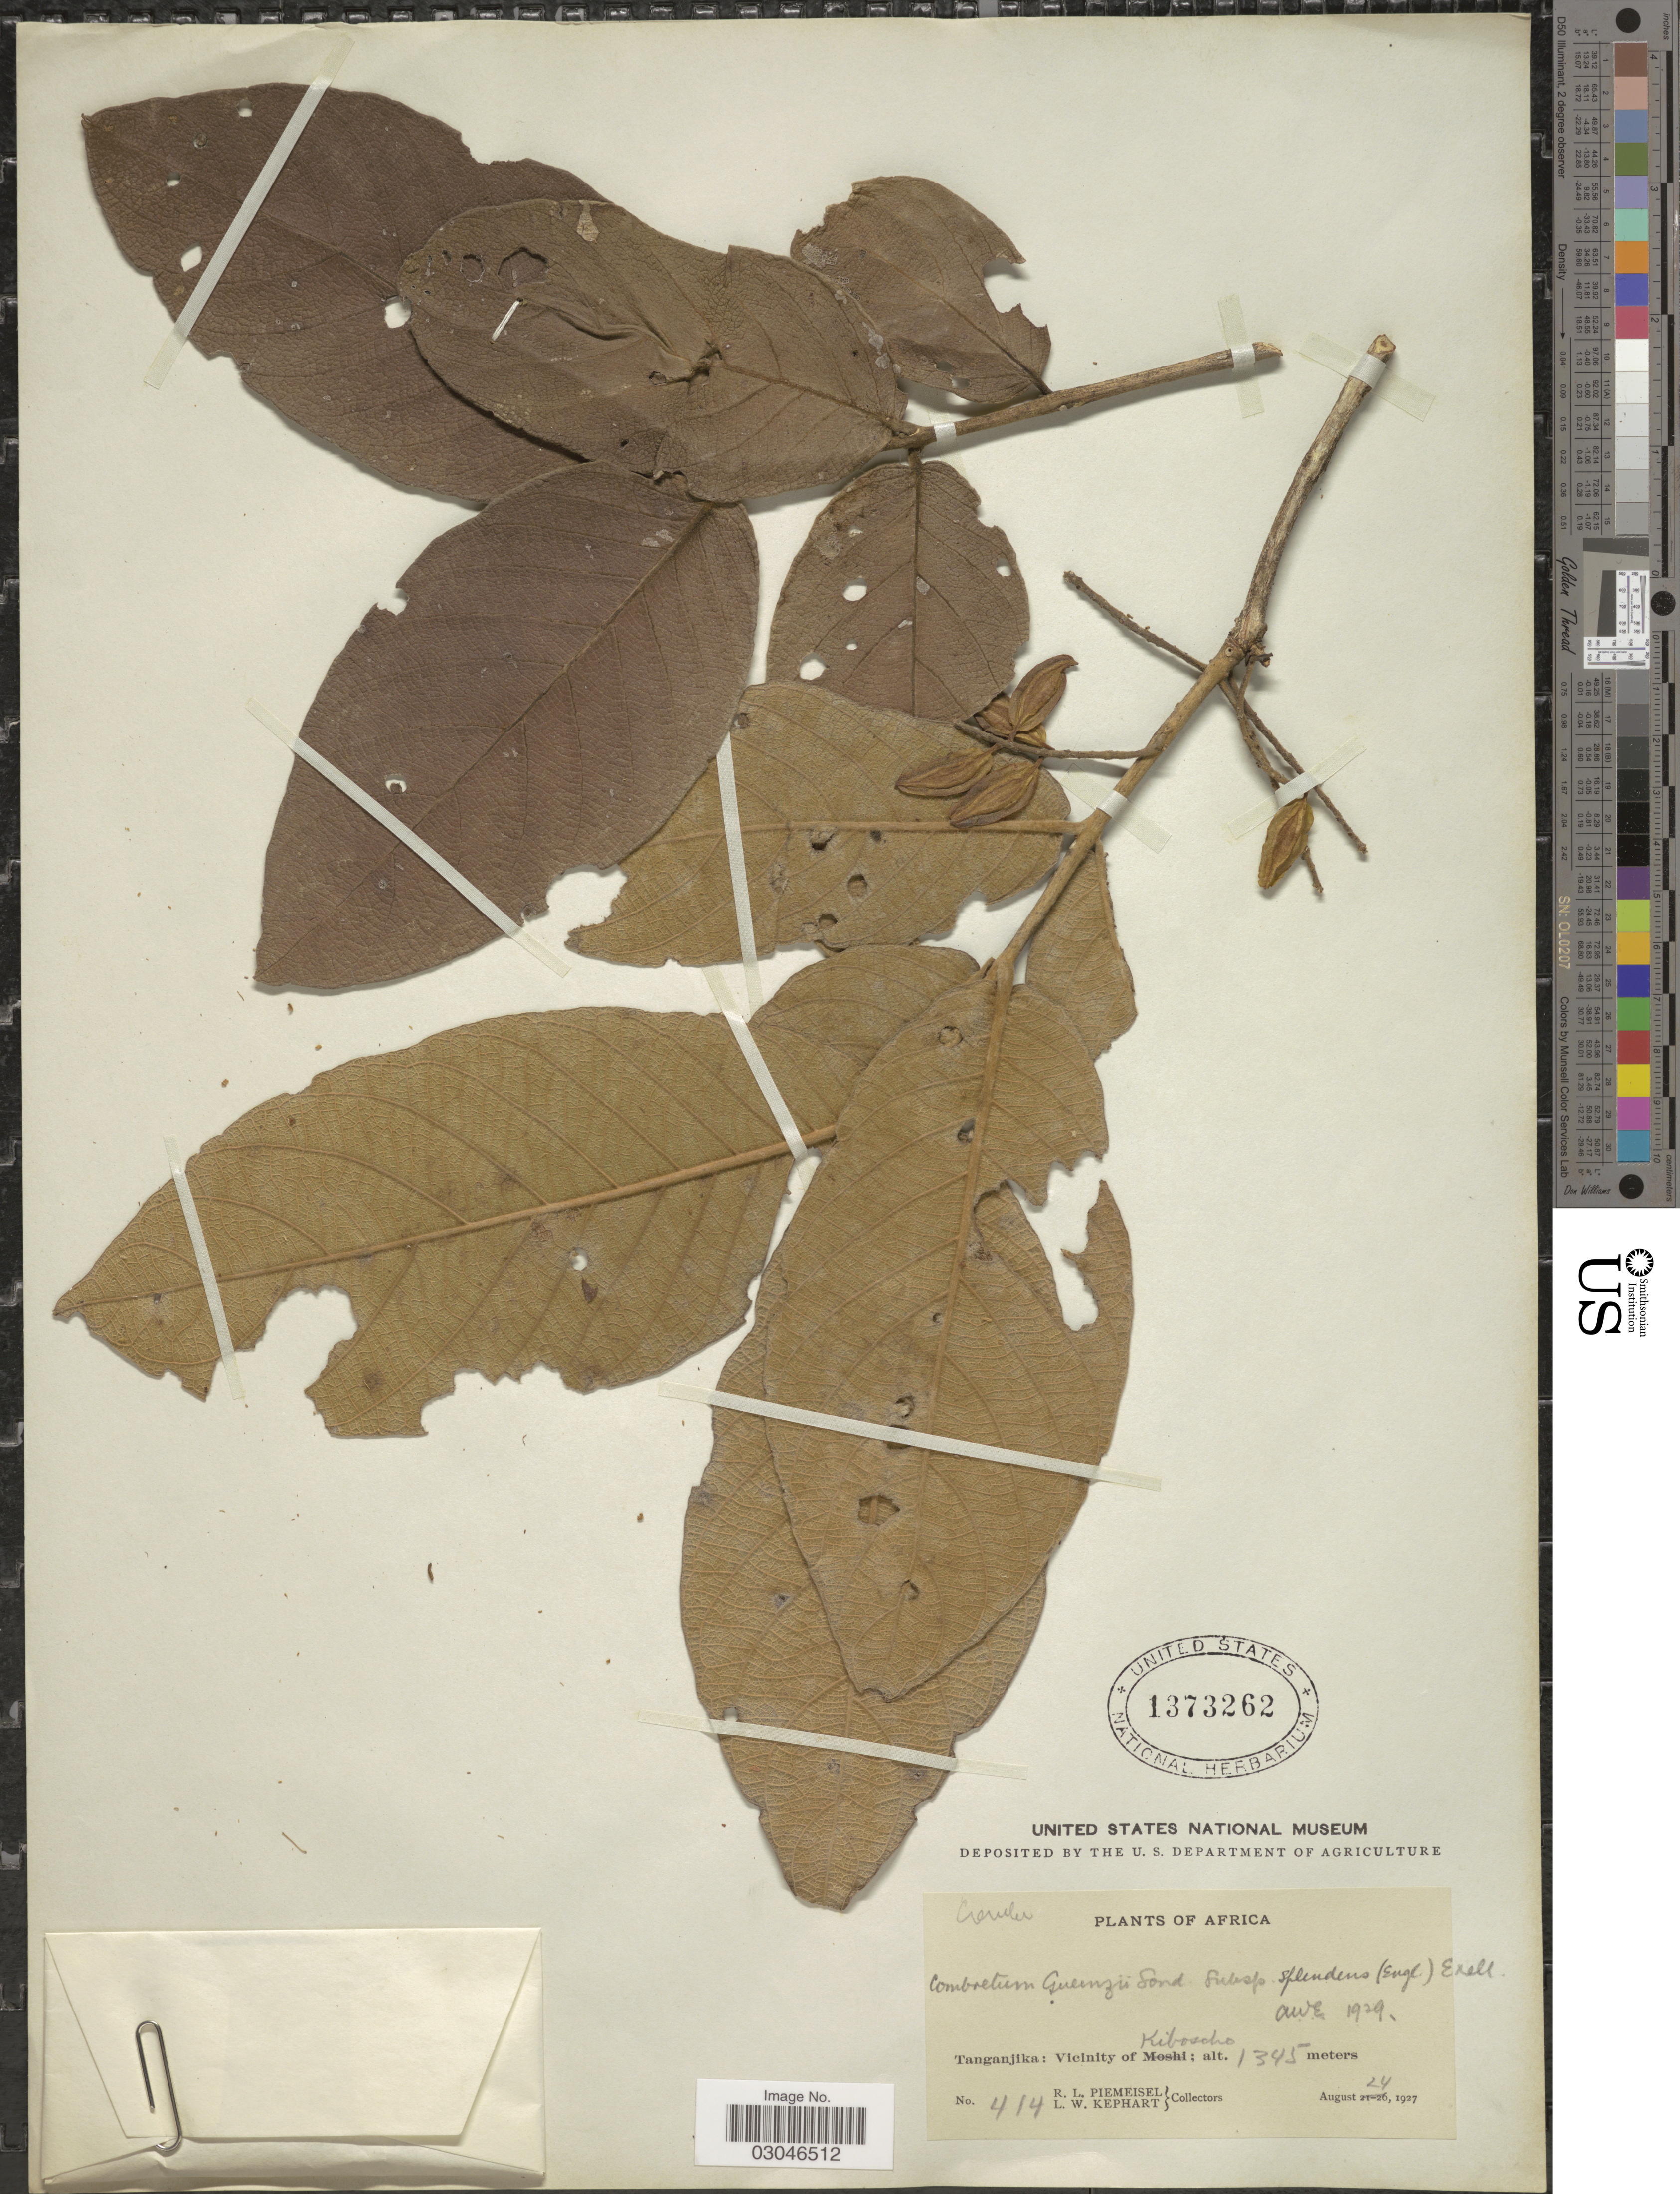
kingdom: Plantae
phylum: Tracheophyta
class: Magnoliopsida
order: Myrtales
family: Combretaceae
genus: Combretum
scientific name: Combretum gueinzii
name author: Sond.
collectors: R. L. Piemeisel & L. W. Kephart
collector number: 414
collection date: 1927-08-24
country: Tanzania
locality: Tanganjika: Vicinity of Kiboscho.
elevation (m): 1345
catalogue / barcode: US 1373262